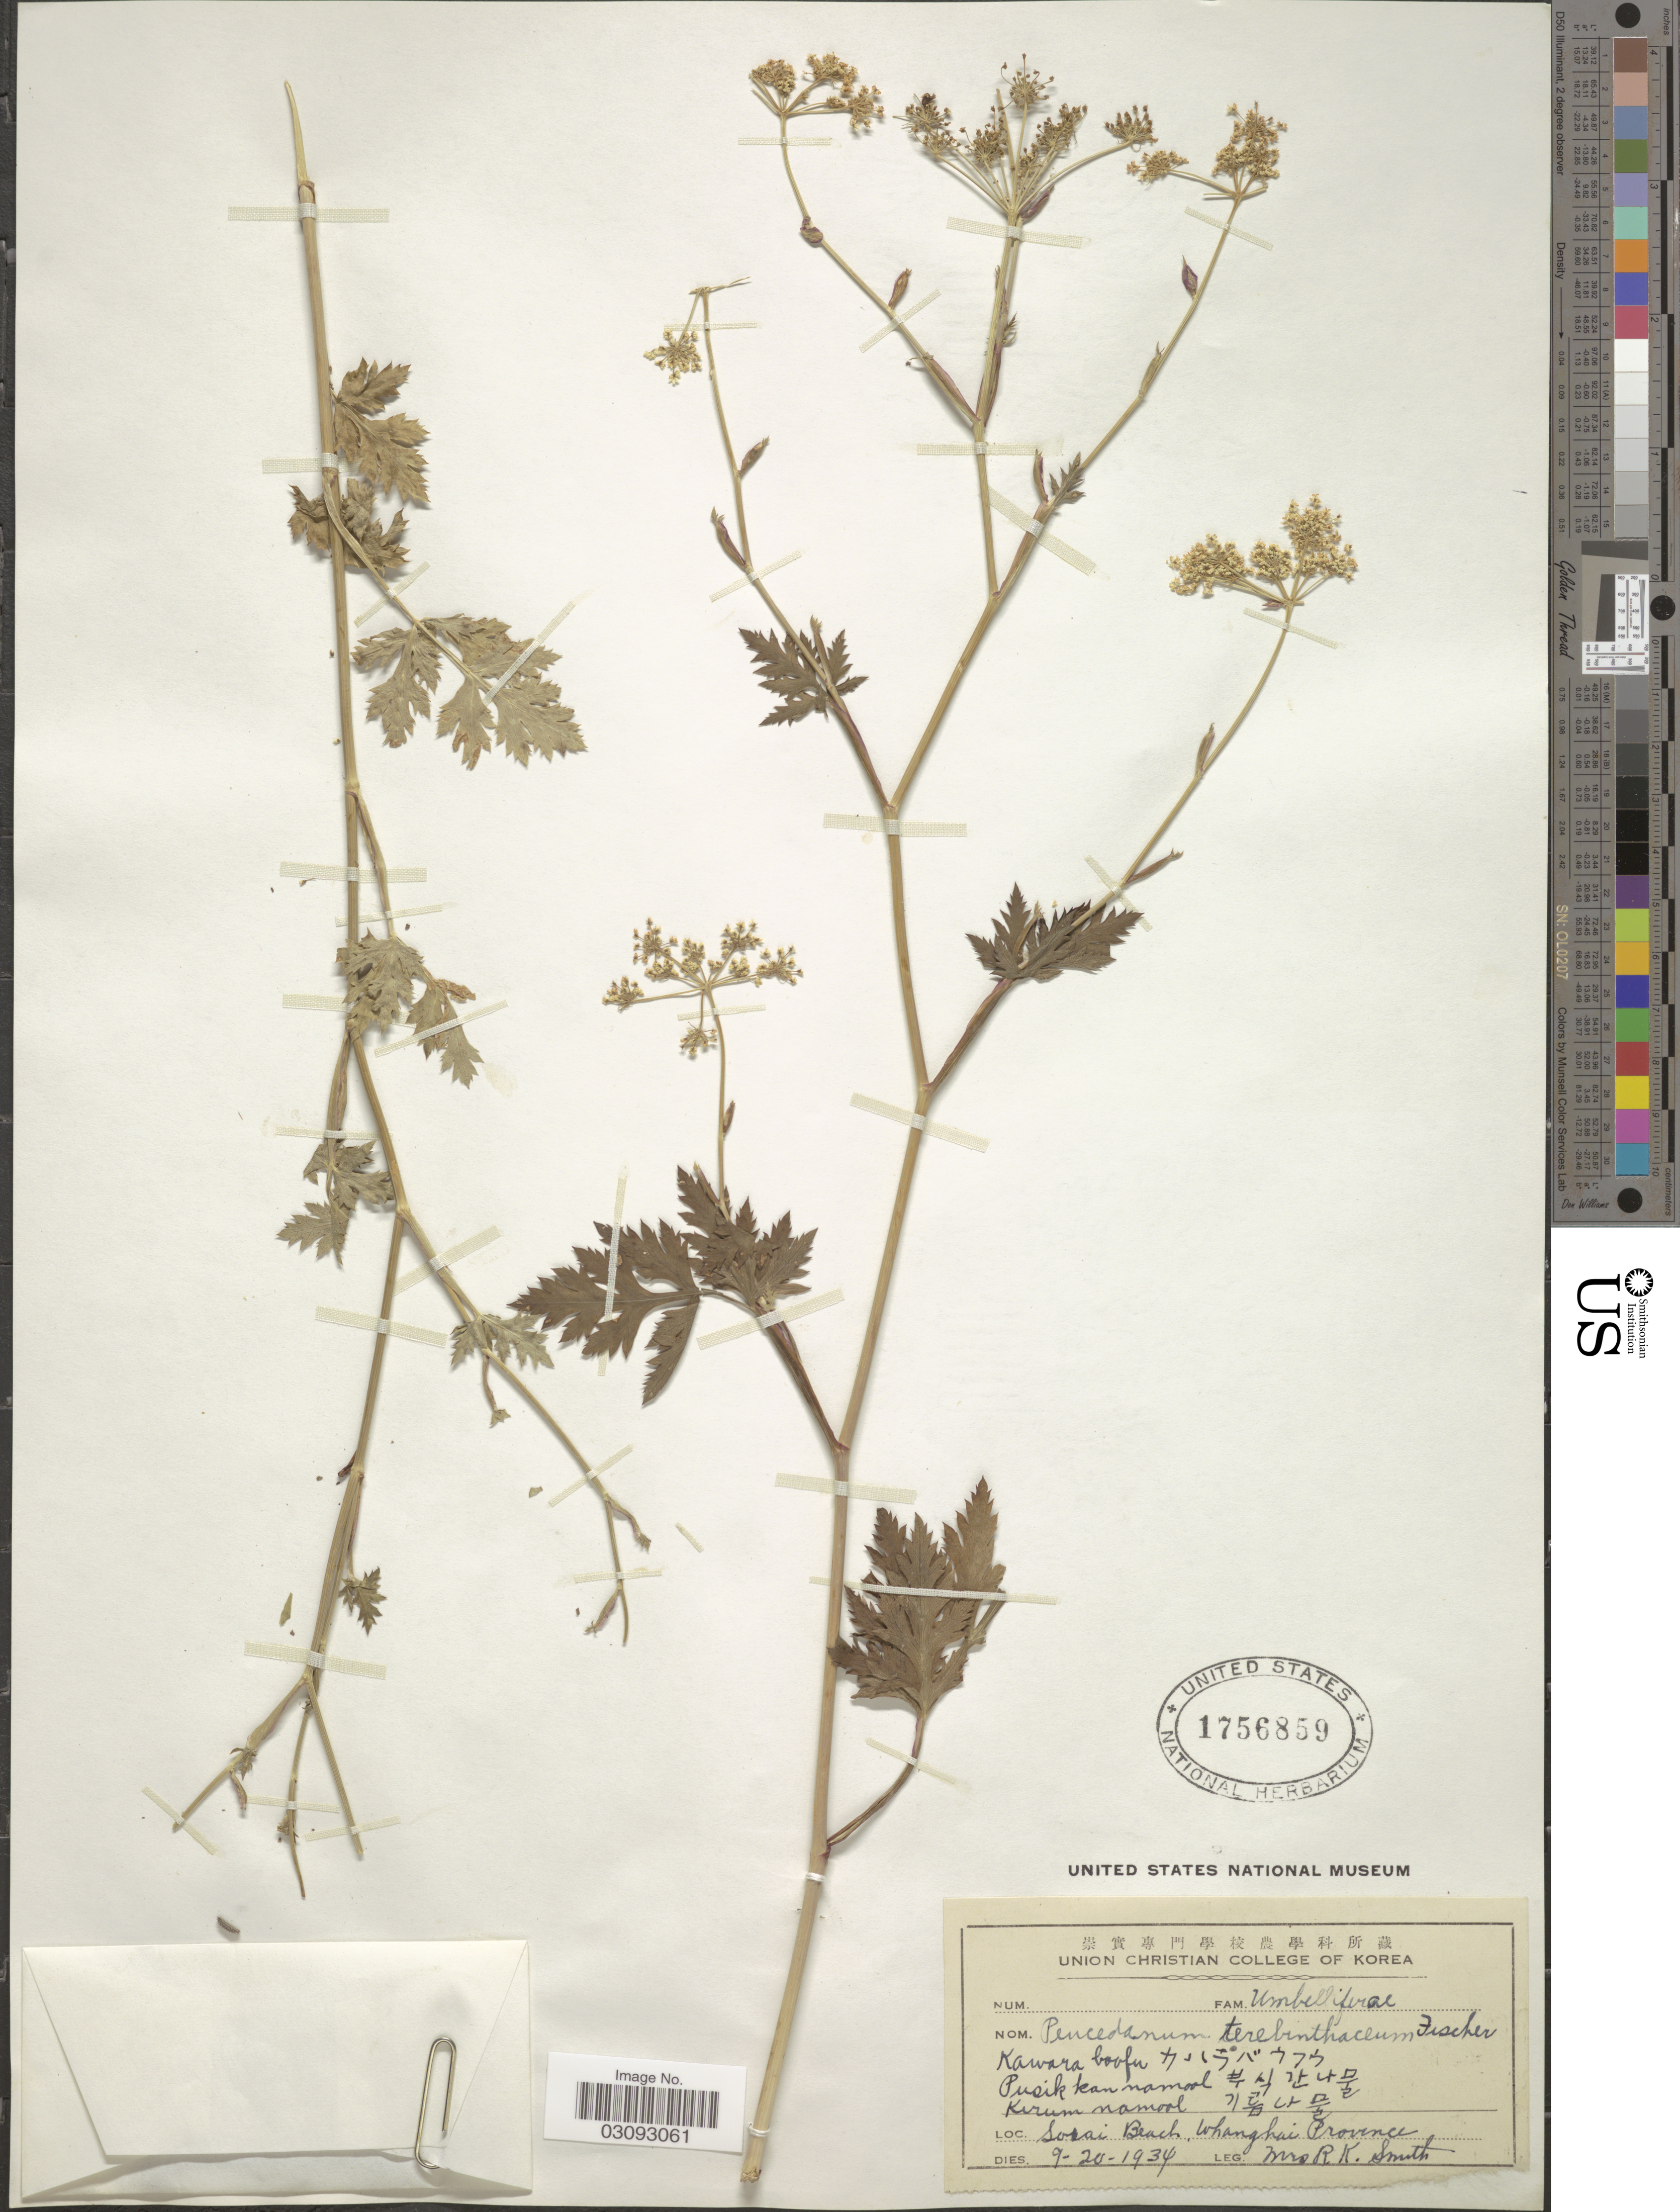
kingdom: Plantae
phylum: Tracheophyta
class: Magnoliopsida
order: Apiales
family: Apiaceae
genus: Peucedanum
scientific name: Peucedanum terebinthaceum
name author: (Fisch. ex Trevir.) Ledeb.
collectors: Mrs. R. K. Smith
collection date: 1934-09-20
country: North Korea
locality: Sorai Beach, Whanghai Province.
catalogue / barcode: US 1756859